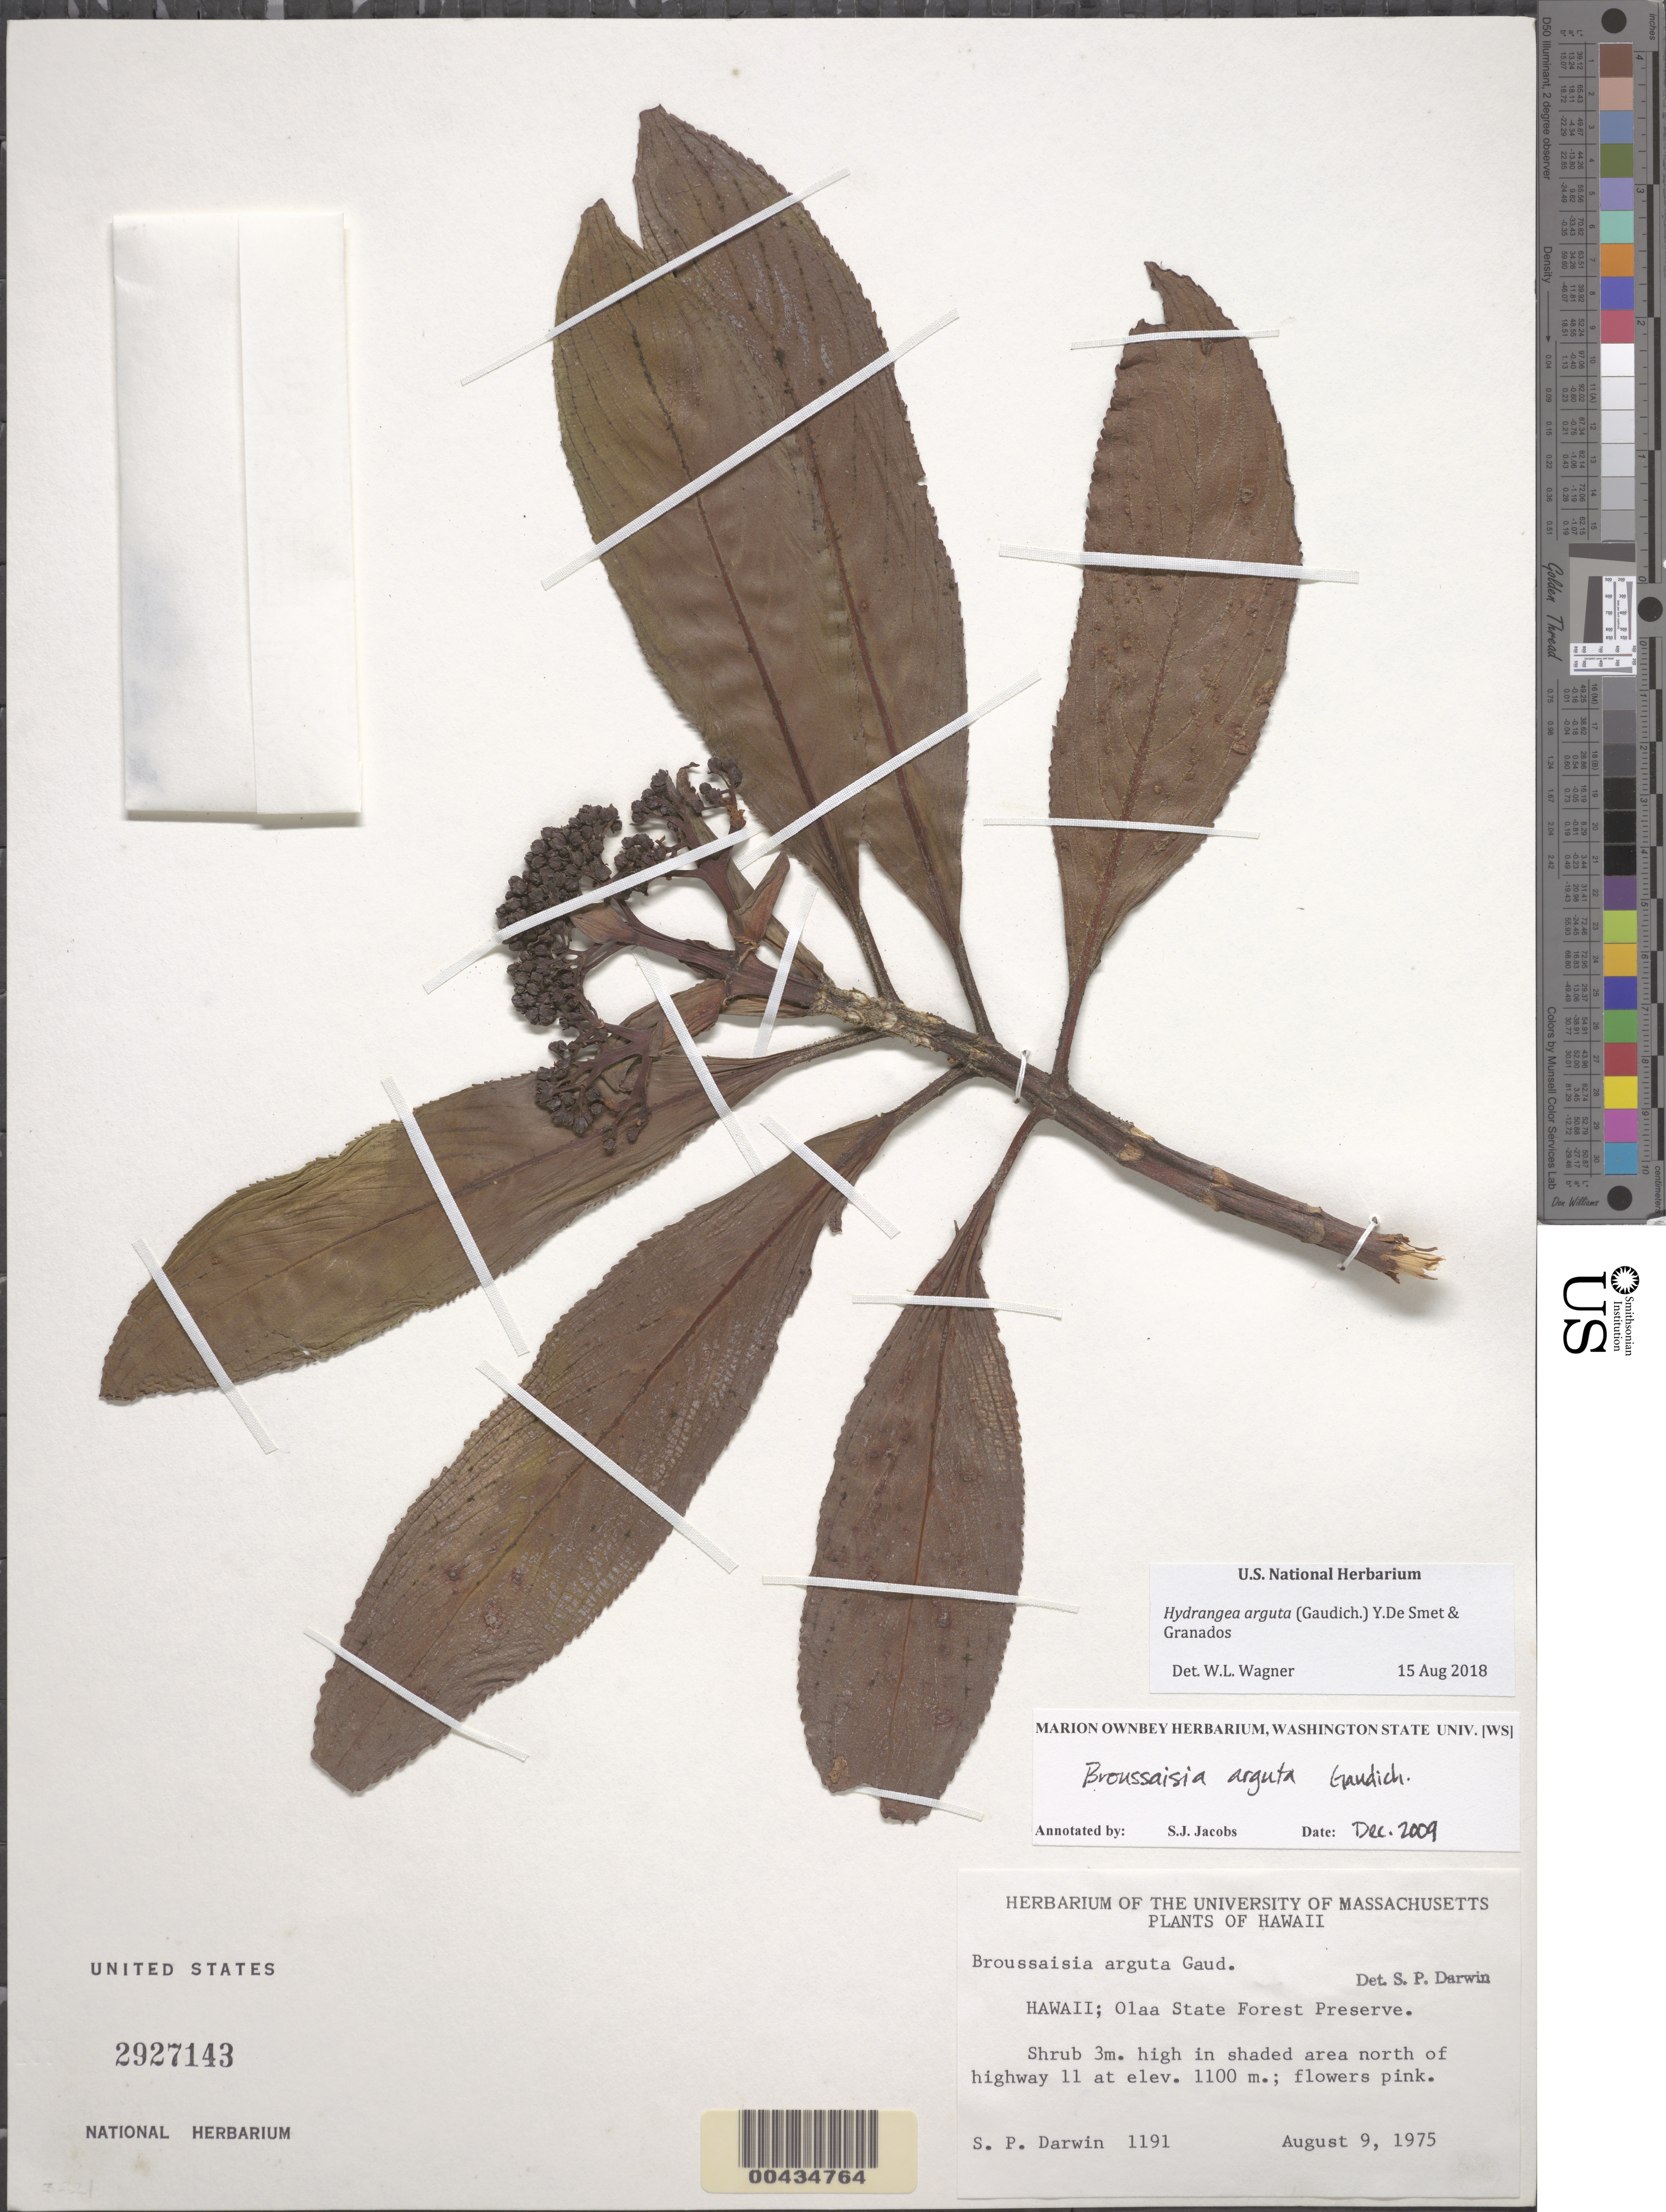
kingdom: Plantae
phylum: Tracheophyta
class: Magnoliopsida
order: Cornales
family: Hydrangeaceae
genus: Hydrangea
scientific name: Hydrangea arguta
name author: (Gaudich.) Y. De Smet & C. Granados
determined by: Wagner, W. L., (BOT), Smithsonian Institution - National Museum of Natural History (UNITED STATES)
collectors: S. P. Darwin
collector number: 1191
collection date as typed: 9 Aug 1975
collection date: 1975-08-09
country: United States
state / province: Hawaii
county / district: Hawaii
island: Hawaii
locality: Olaa State Forest Preserve; in area north of highway 11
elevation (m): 1100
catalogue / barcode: US 2927143